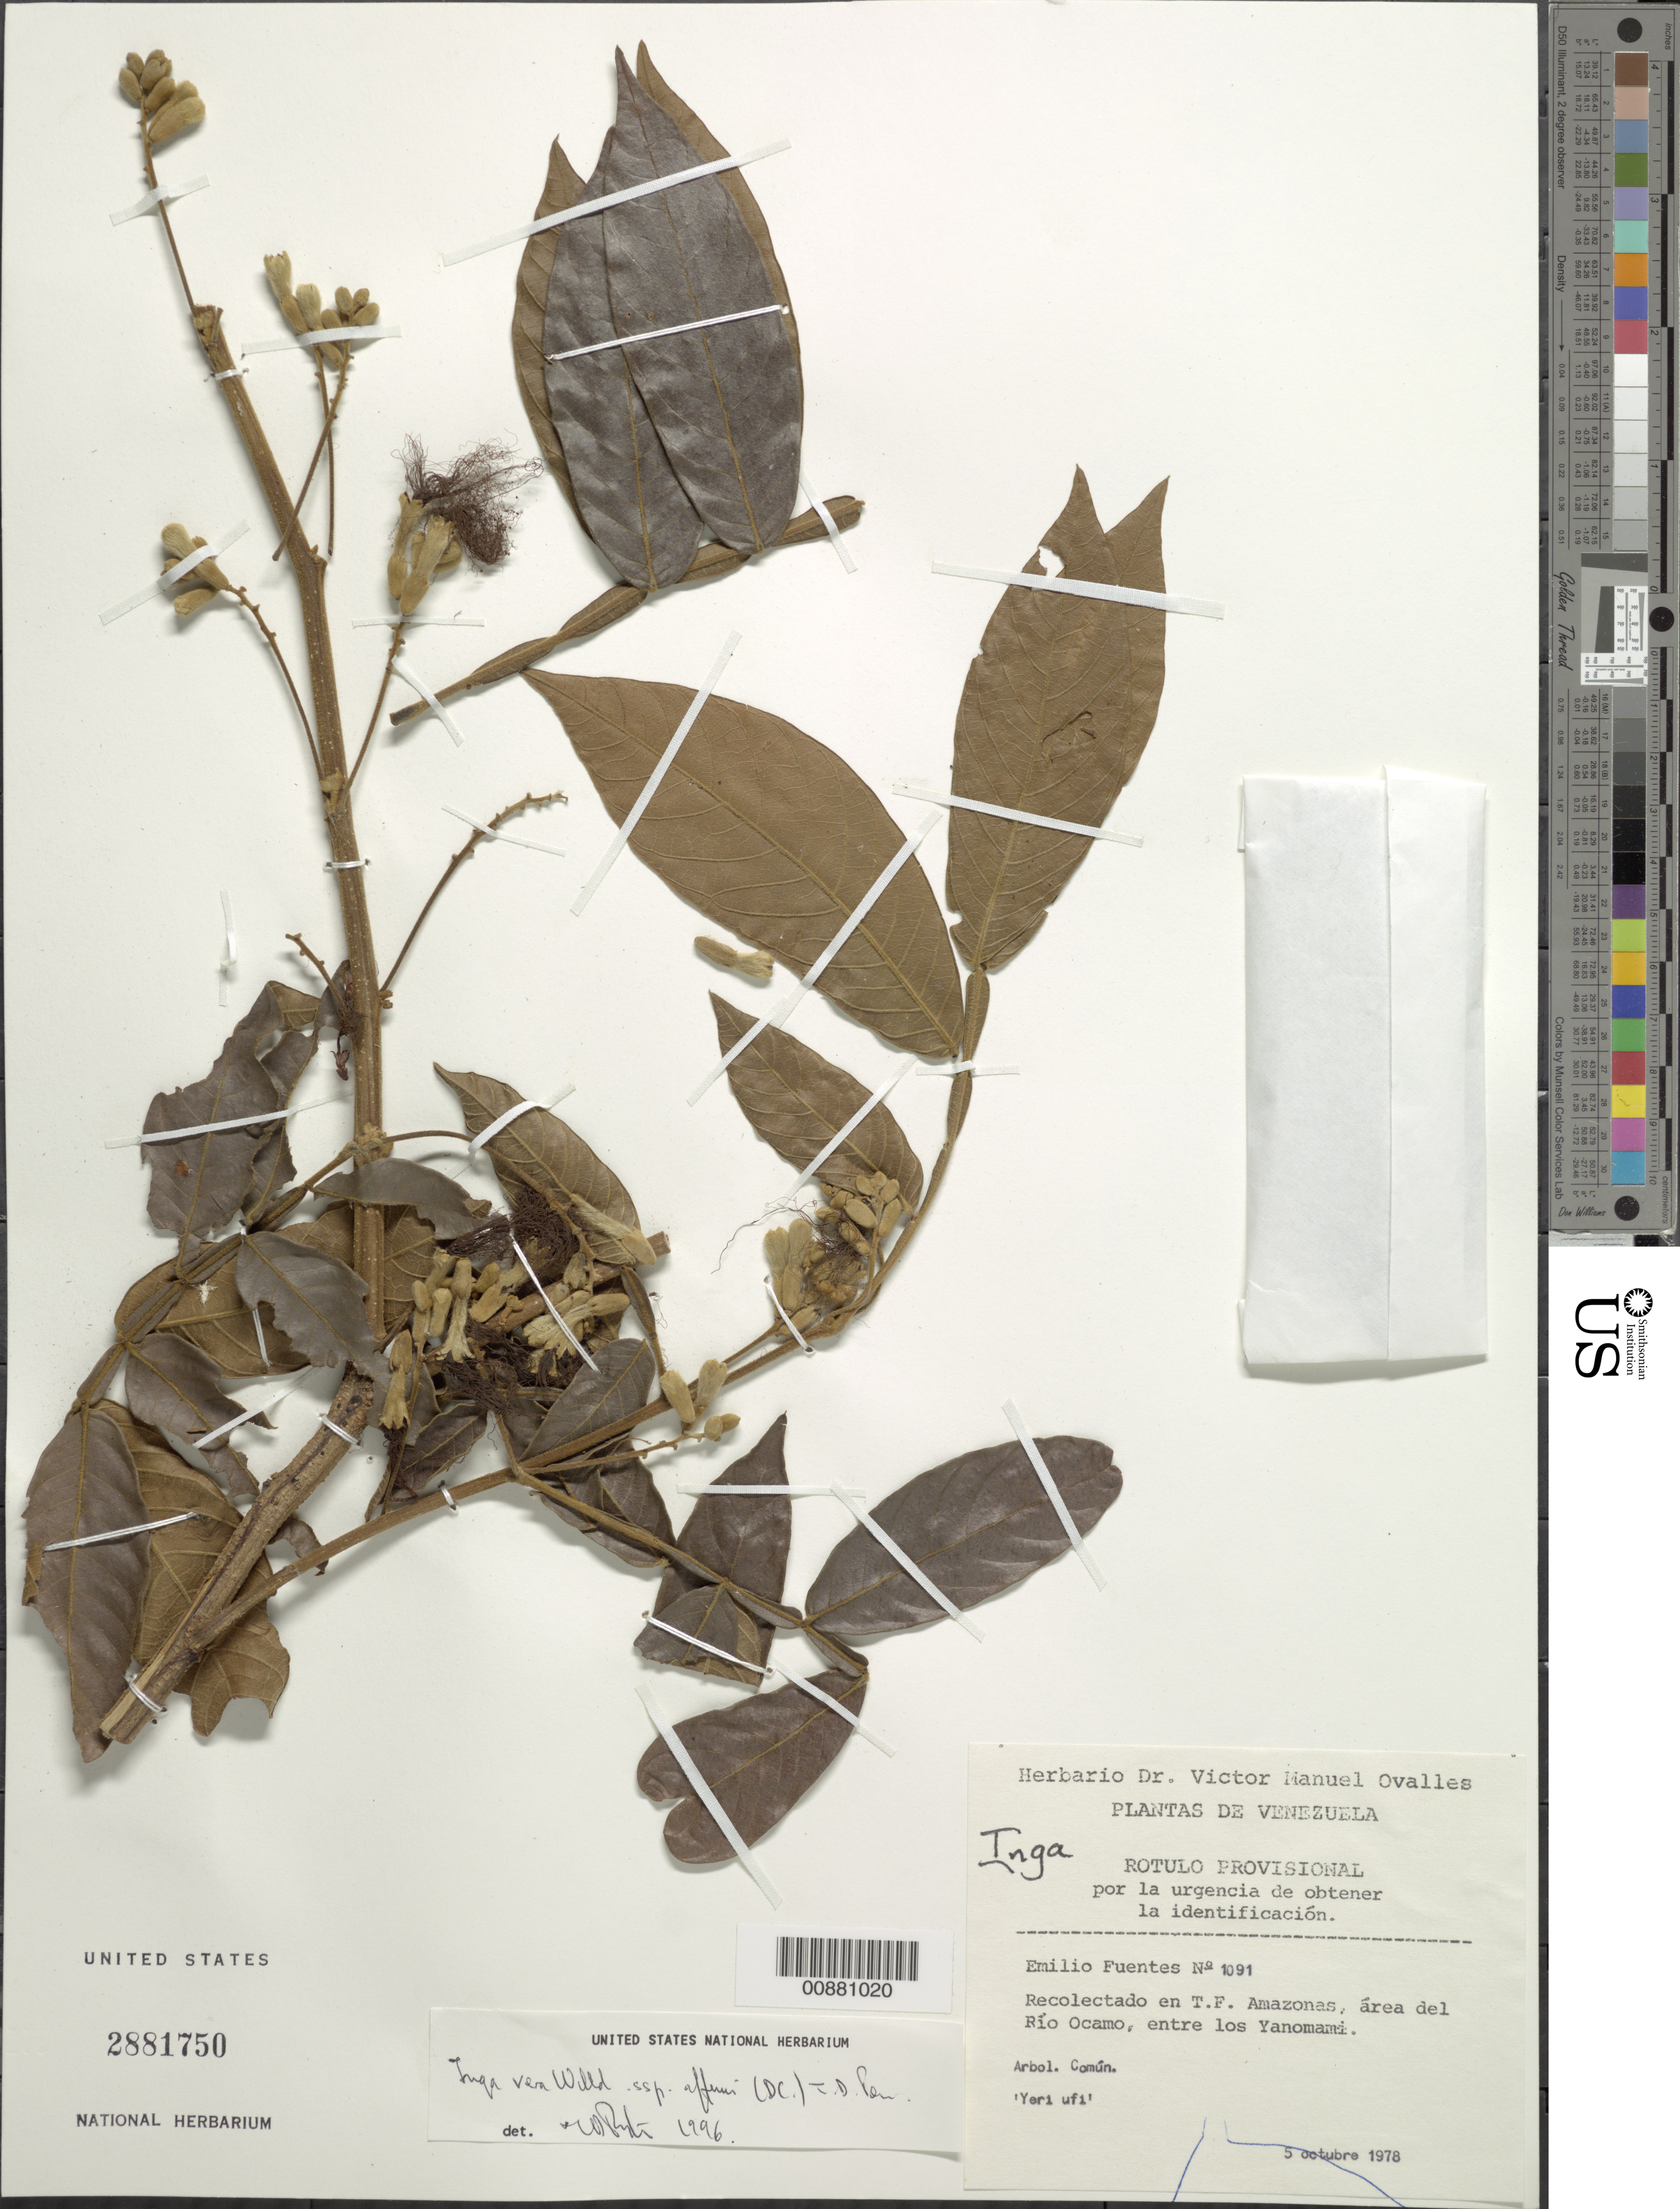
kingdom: Plantae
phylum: Tracheophyta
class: Magnoliopsida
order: Fabales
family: Fabaceae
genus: Inga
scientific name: Inga vera subsp. affinis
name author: (DC.) T.D. Penn.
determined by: Pennington, T. D., (K)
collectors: E. Fuentes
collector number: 1091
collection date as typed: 5-Oct-78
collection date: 1978-10-05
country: Venezuela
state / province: Amazonas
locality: Río Ocamo, entre los Yanomami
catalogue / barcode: US 2881750